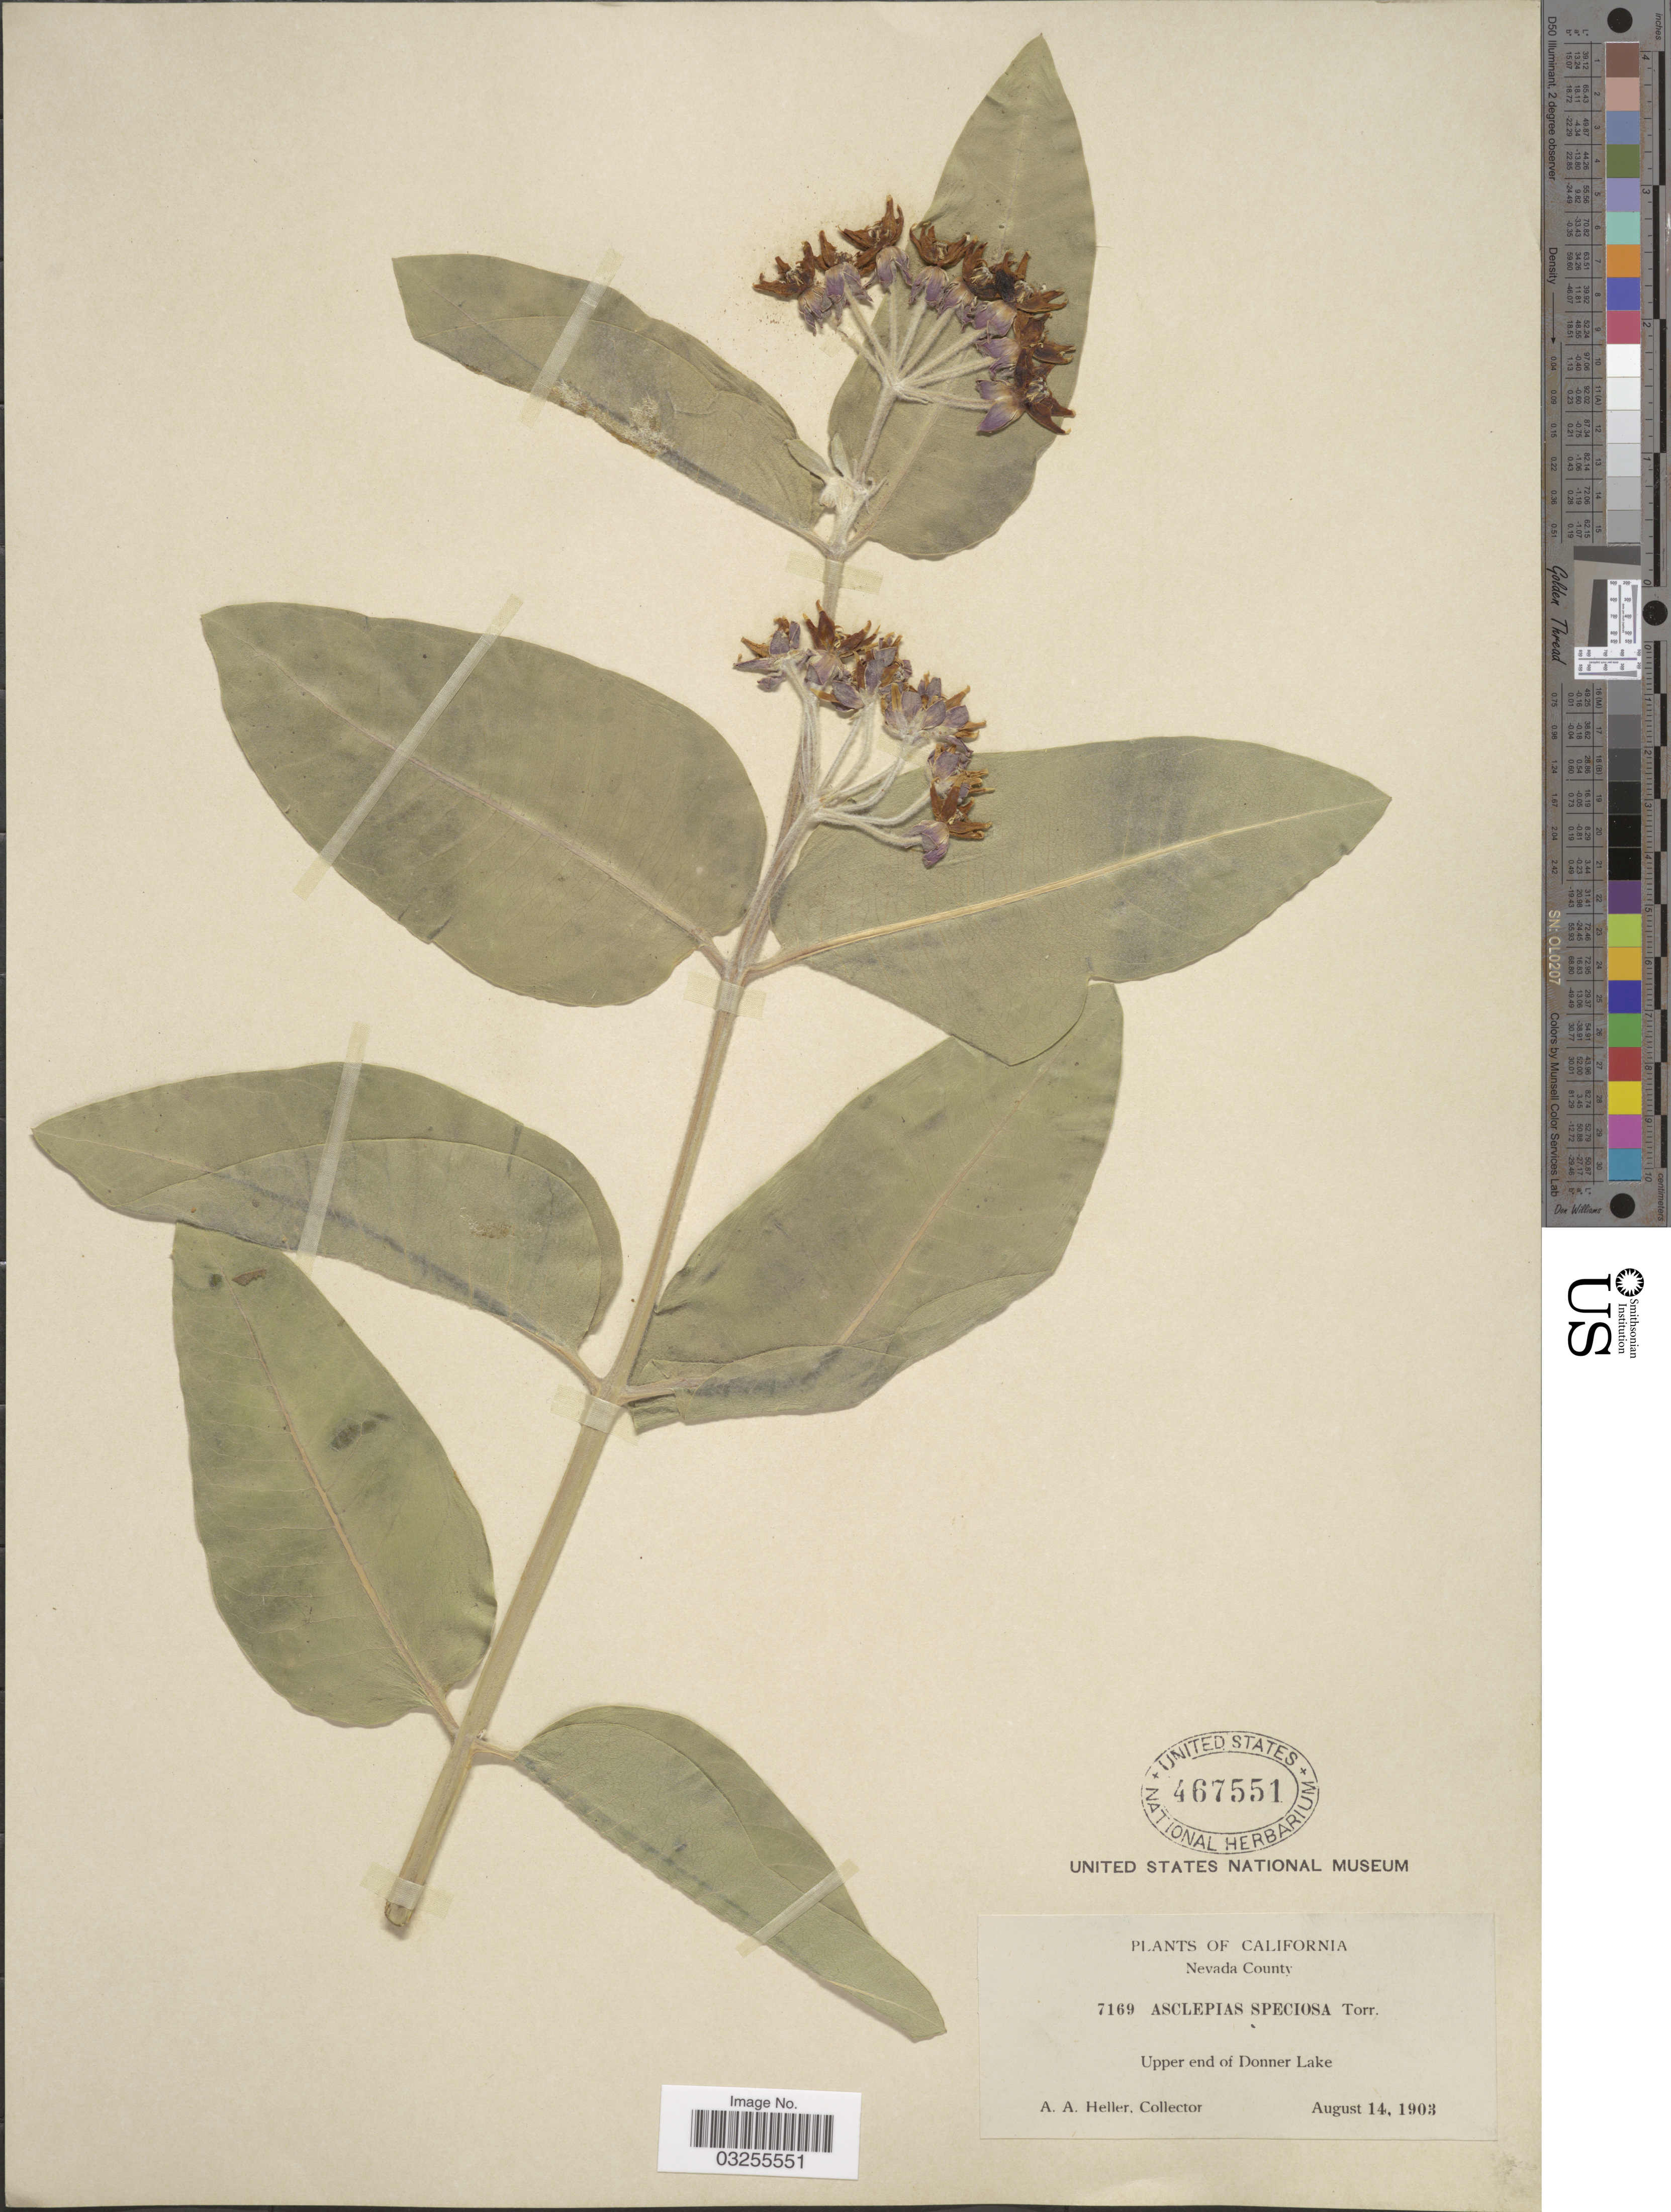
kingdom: Plantae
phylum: Tracheophyta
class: Magnoliopsida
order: Gentianales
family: Apocynaceae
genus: Asclepias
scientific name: Asclepias speciosa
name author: Torr.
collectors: A. A. Heller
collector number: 7169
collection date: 1903-08-14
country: United States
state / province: California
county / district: Nevada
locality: Nevada County, Upper end of Donner Lake.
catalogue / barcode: US 467551